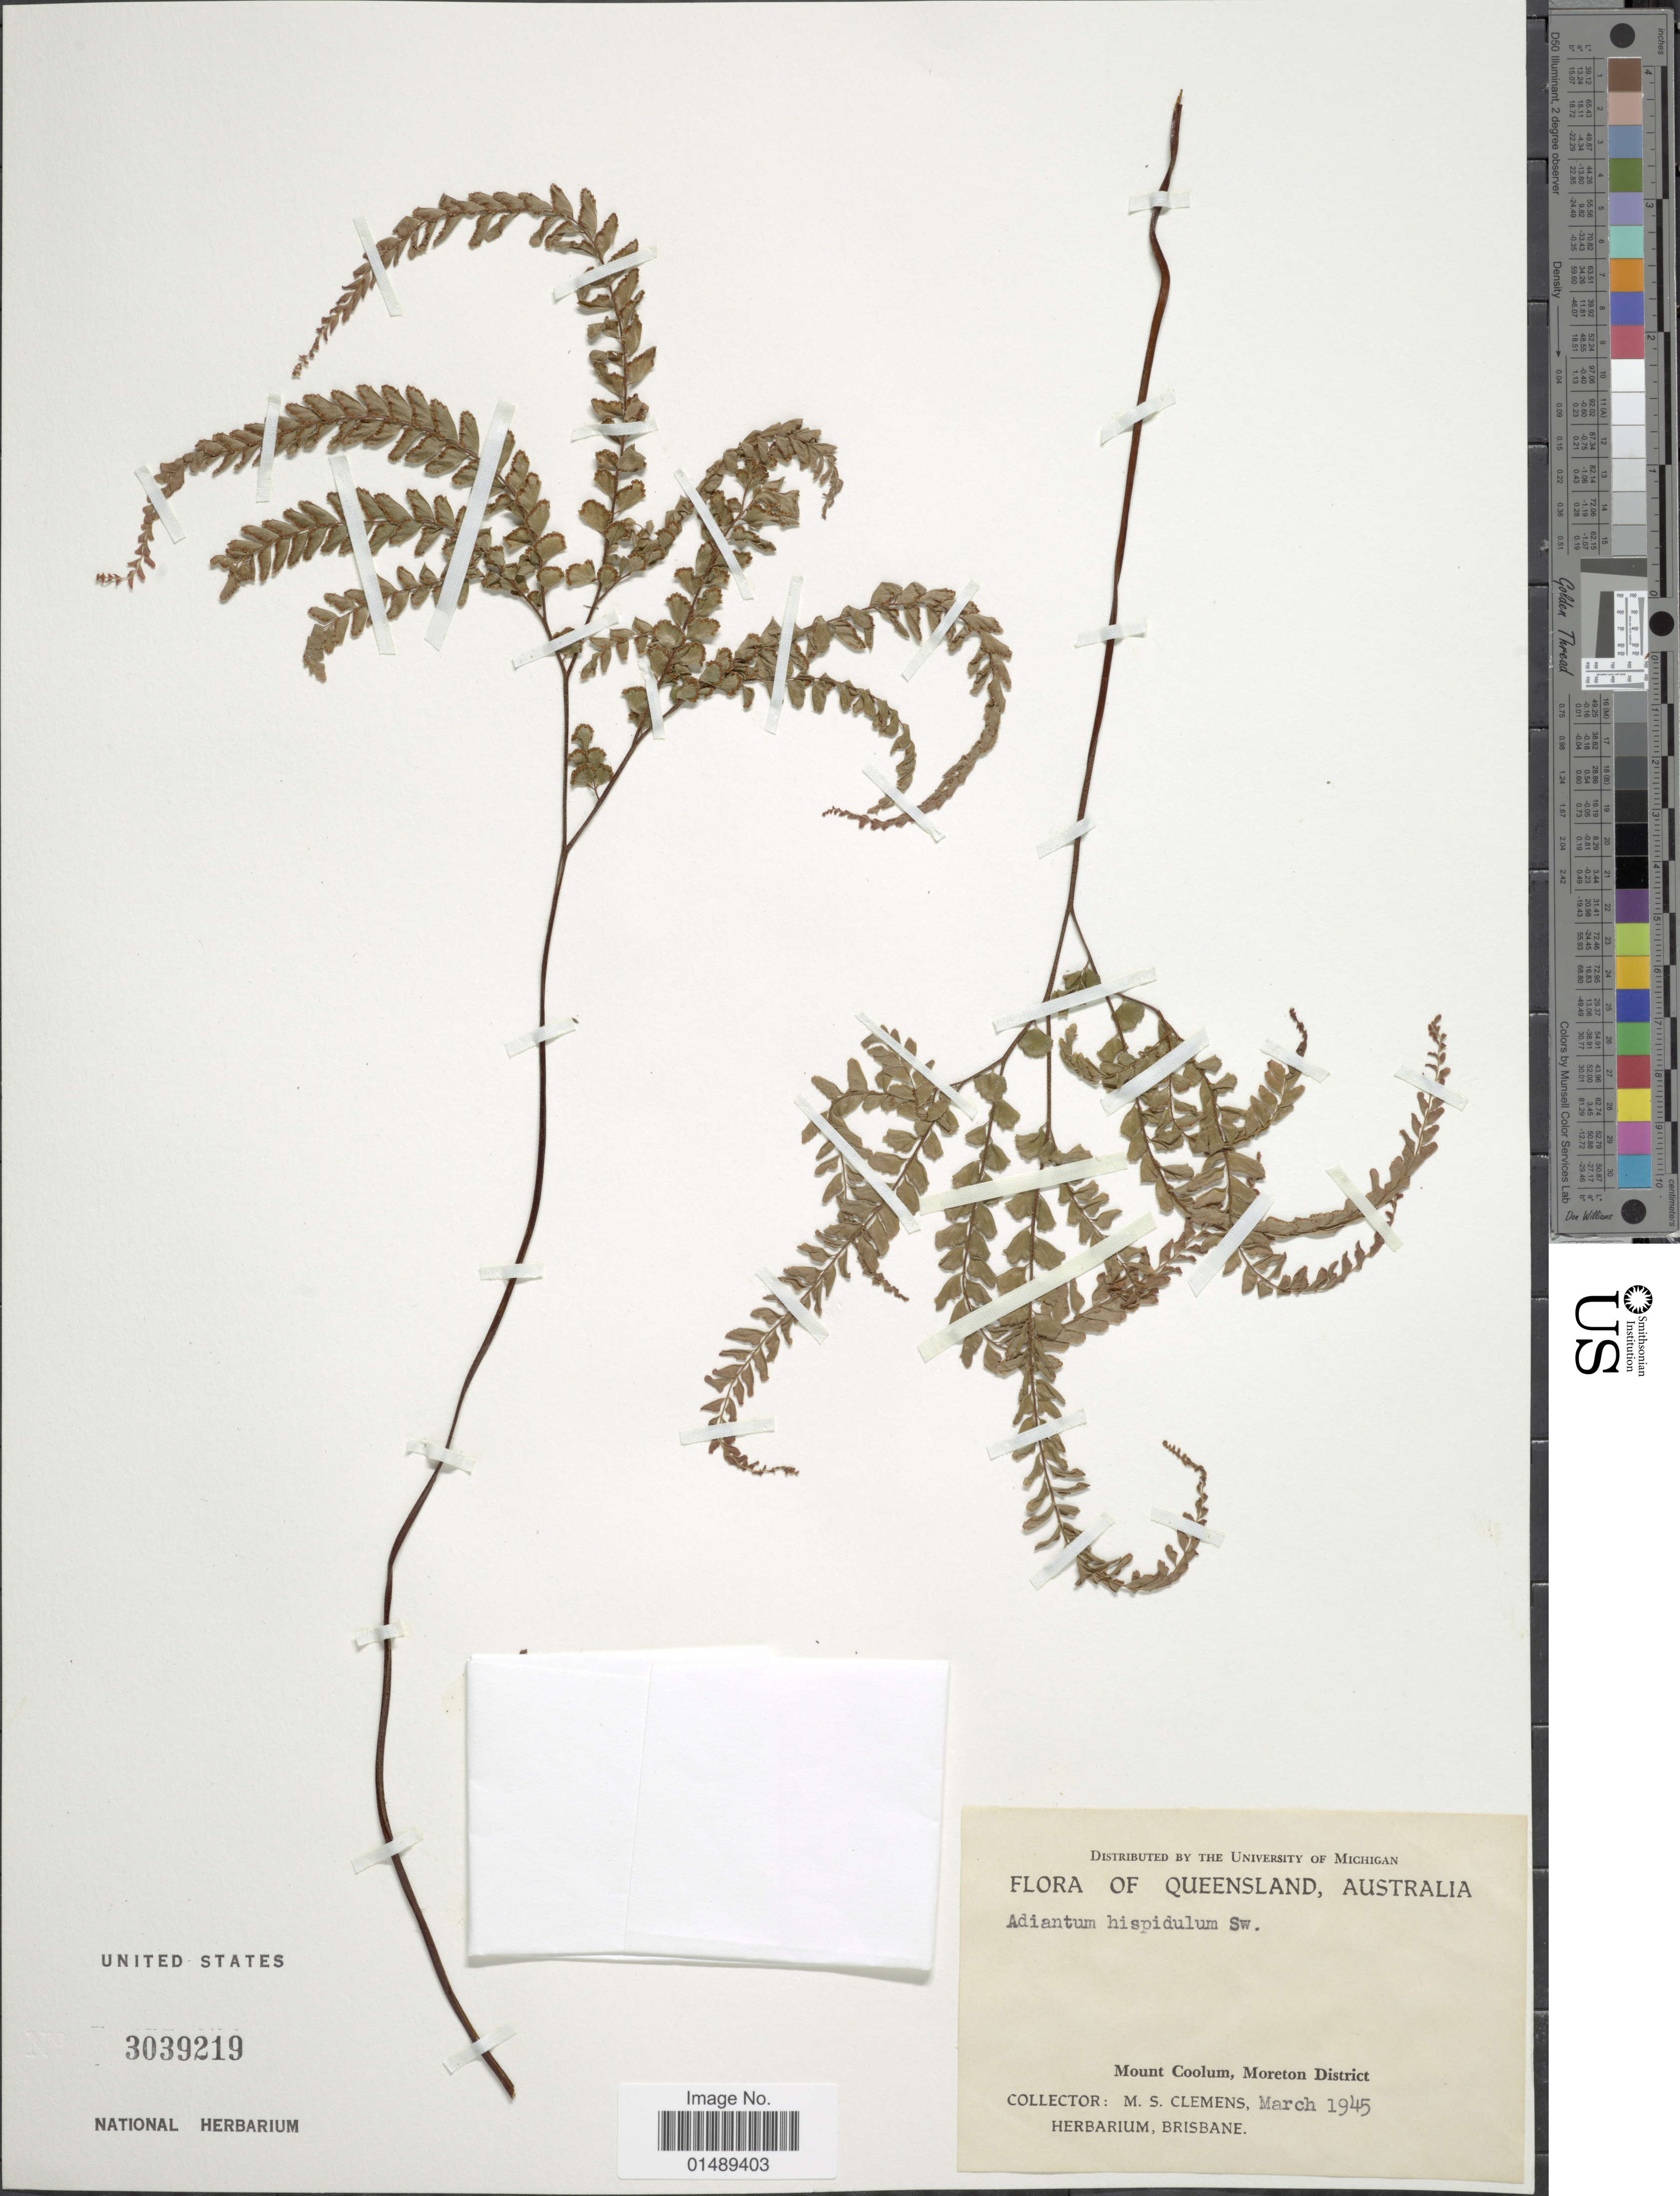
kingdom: Plantae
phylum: Tracheophyta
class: Polypodiopsida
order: Polypodiales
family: Pteridaceae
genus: Adiantum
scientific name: Adiantum hispidulum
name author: Sw.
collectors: M. S. Clemens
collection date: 1945-03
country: Australia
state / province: Queensland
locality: Mount Coolum, Moreton District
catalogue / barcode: US 3039219